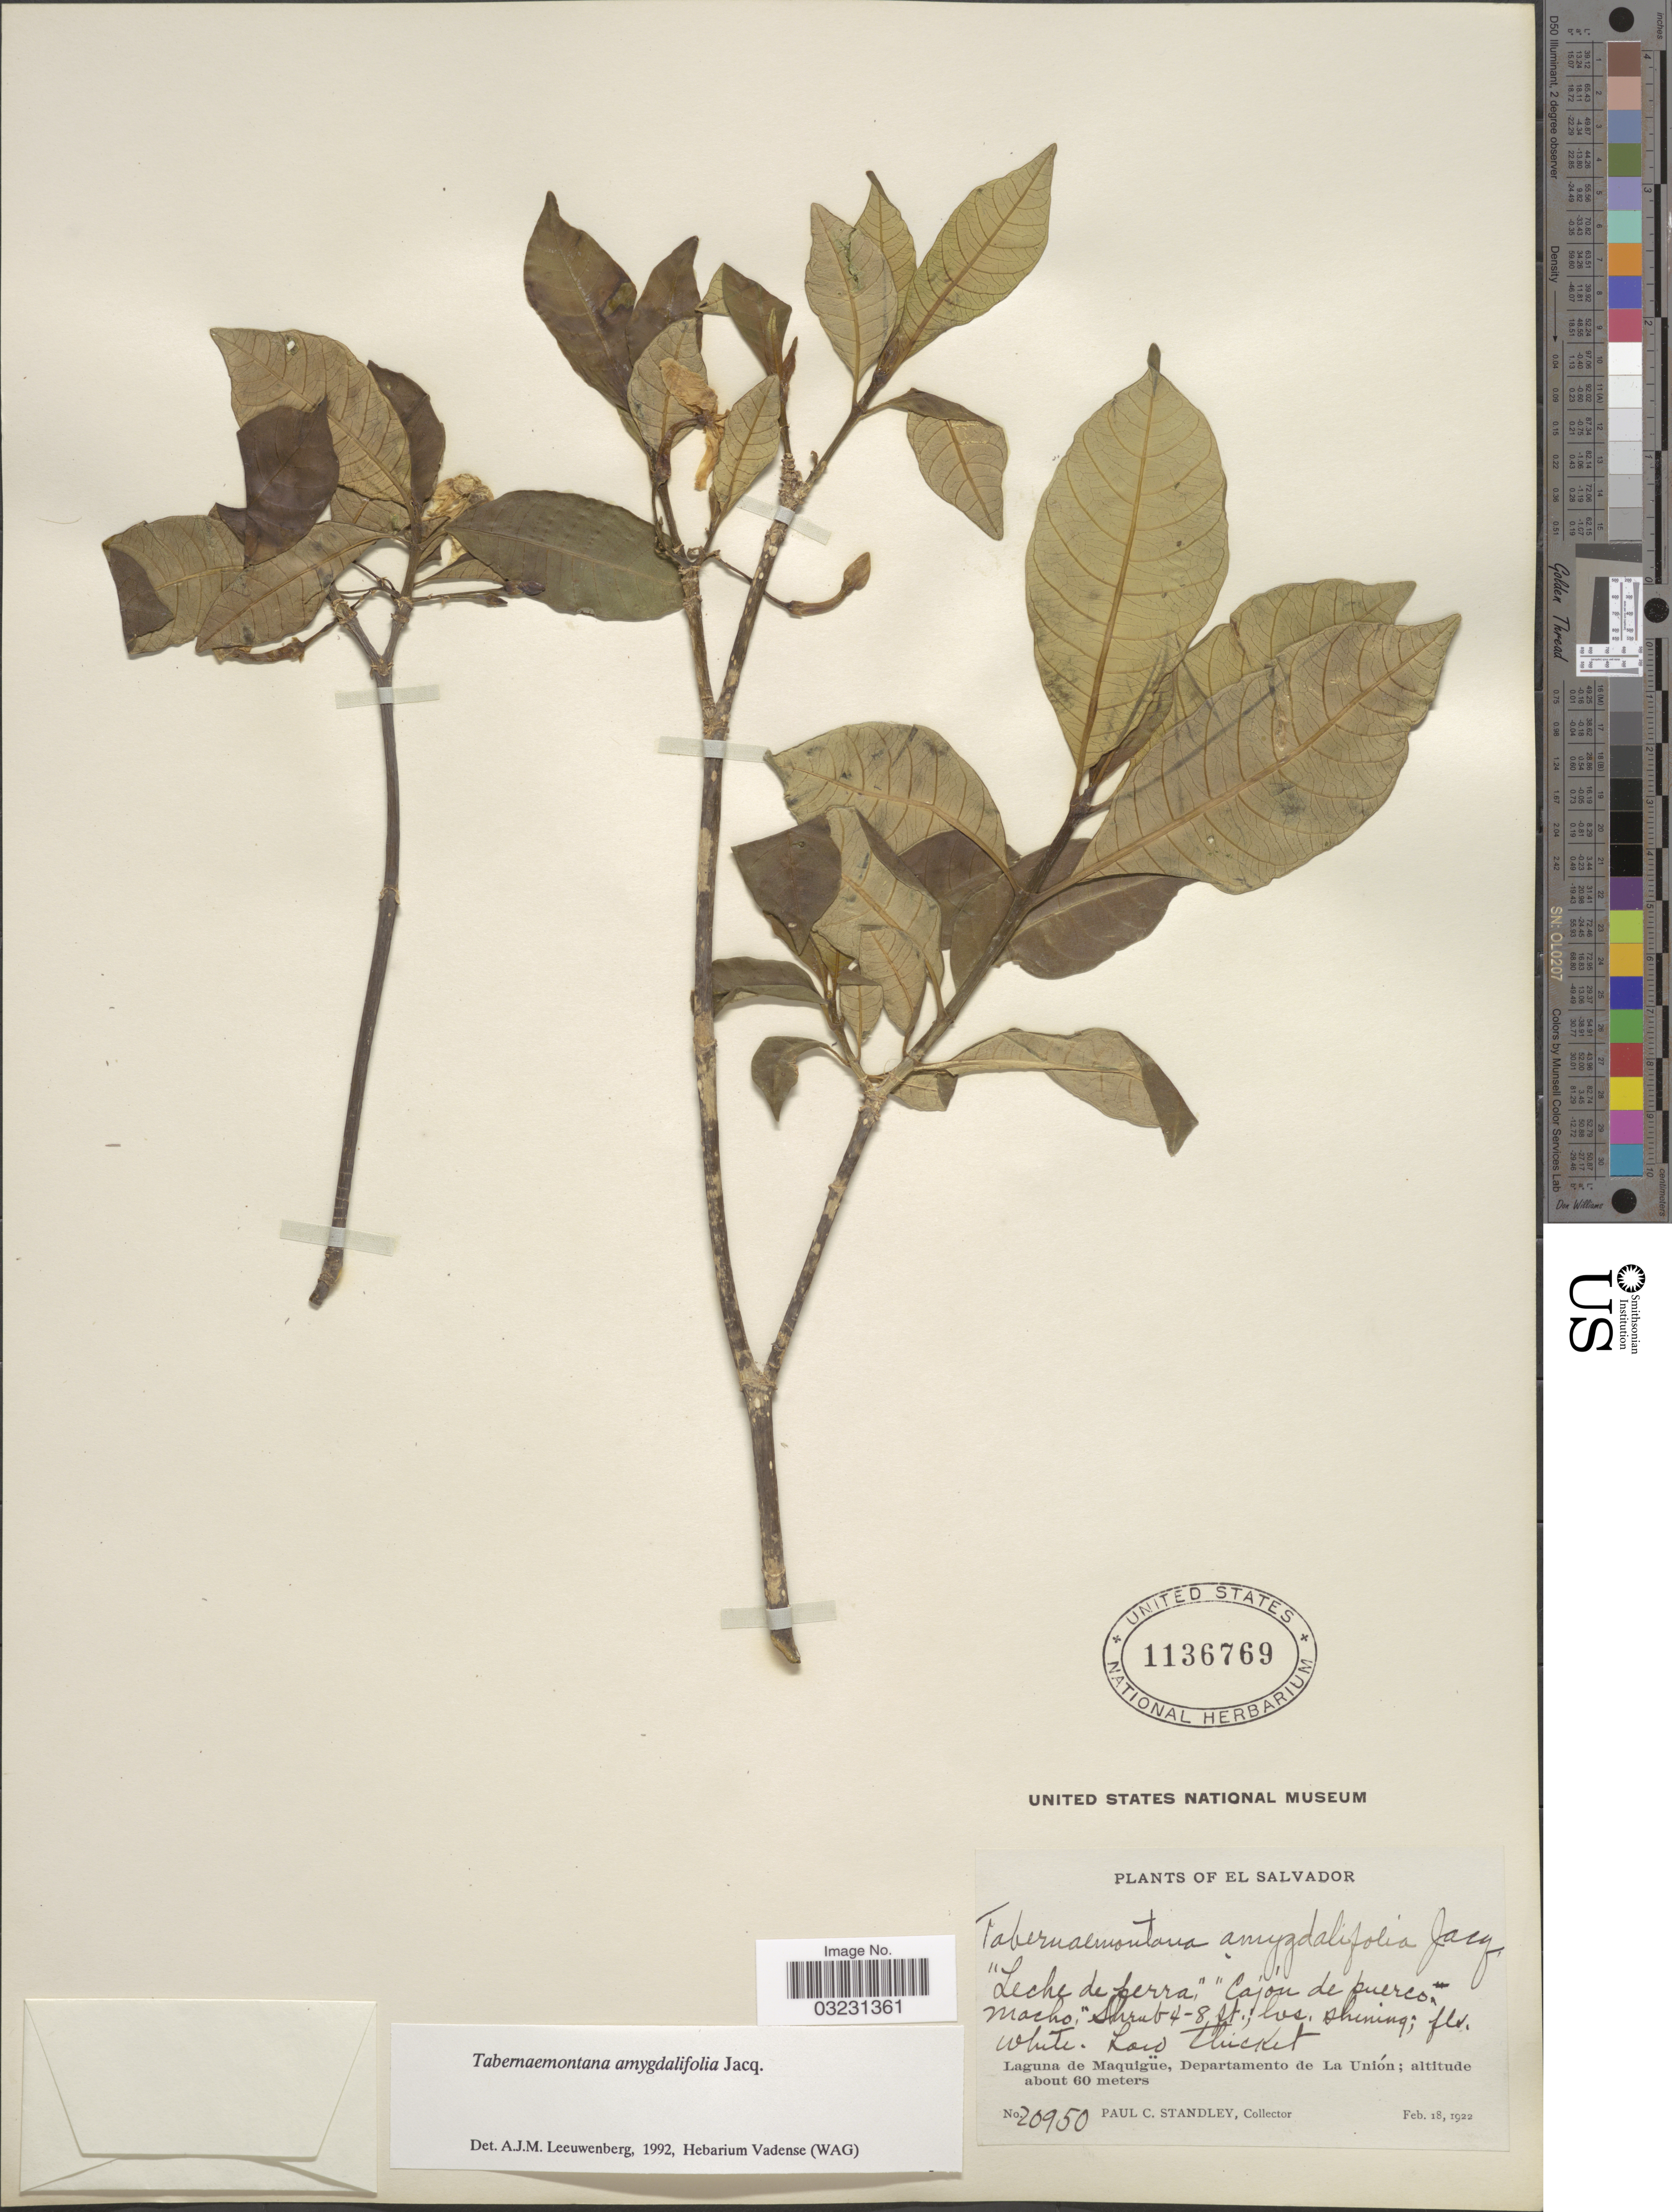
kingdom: Plantae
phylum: Tracheophyta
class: Magnoliopsida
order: Gentianales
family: Apocynaceae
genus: Tabernaemontana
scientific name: Tabernaemontana amygdalifolia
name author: Jacq.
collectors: P. C. Standley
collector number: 20950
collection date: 1922-02-18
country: El Salvador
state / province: La Union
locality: Laguna de Maquigüe, Departamento de La Unión.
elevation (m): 60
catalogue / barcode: US 1136769